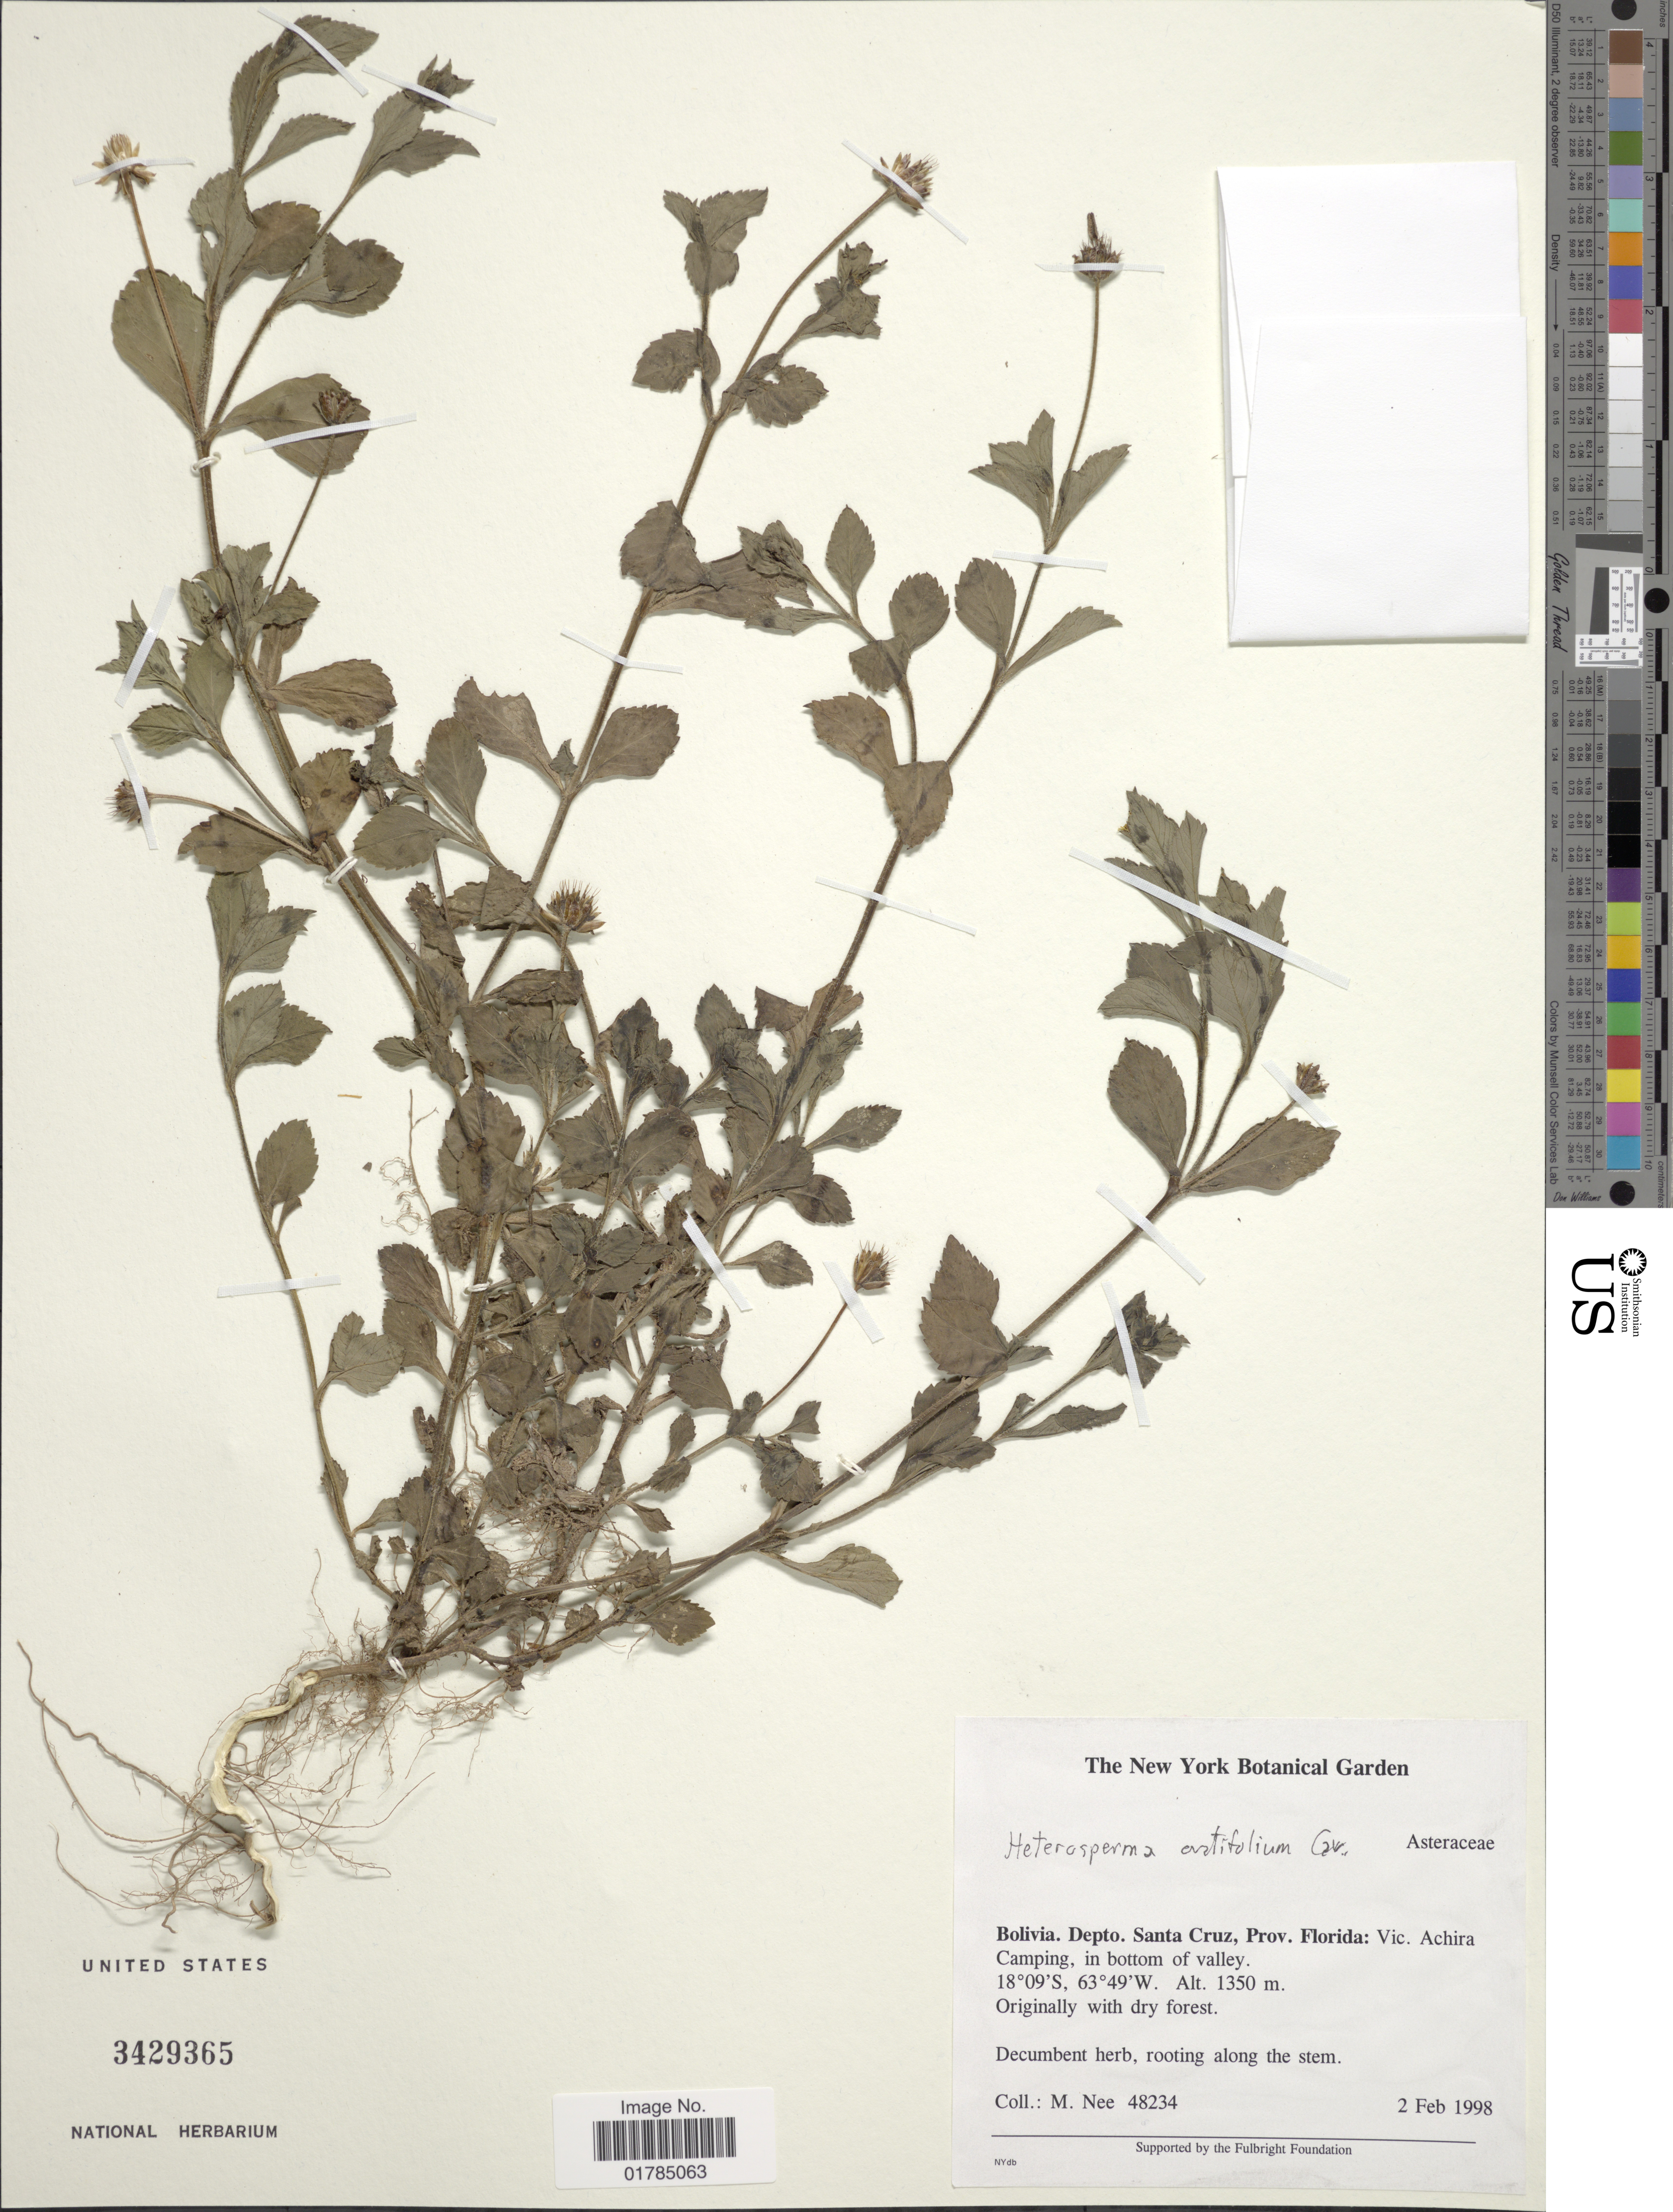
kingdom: Plantae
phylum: Tracheophyta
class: Magnoliopsida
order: Asterales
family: Asteraceae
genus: Heterosperma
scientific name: Heterosperma ovatifolium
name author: Cav.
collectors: M. Nee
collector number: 48234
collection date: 1998-02-02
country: Bolivia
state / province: Santa Cruz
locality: Prov. Florida: Vic. Achira Camping, in bottom of valley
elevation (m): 1350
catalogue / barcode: US 3429365